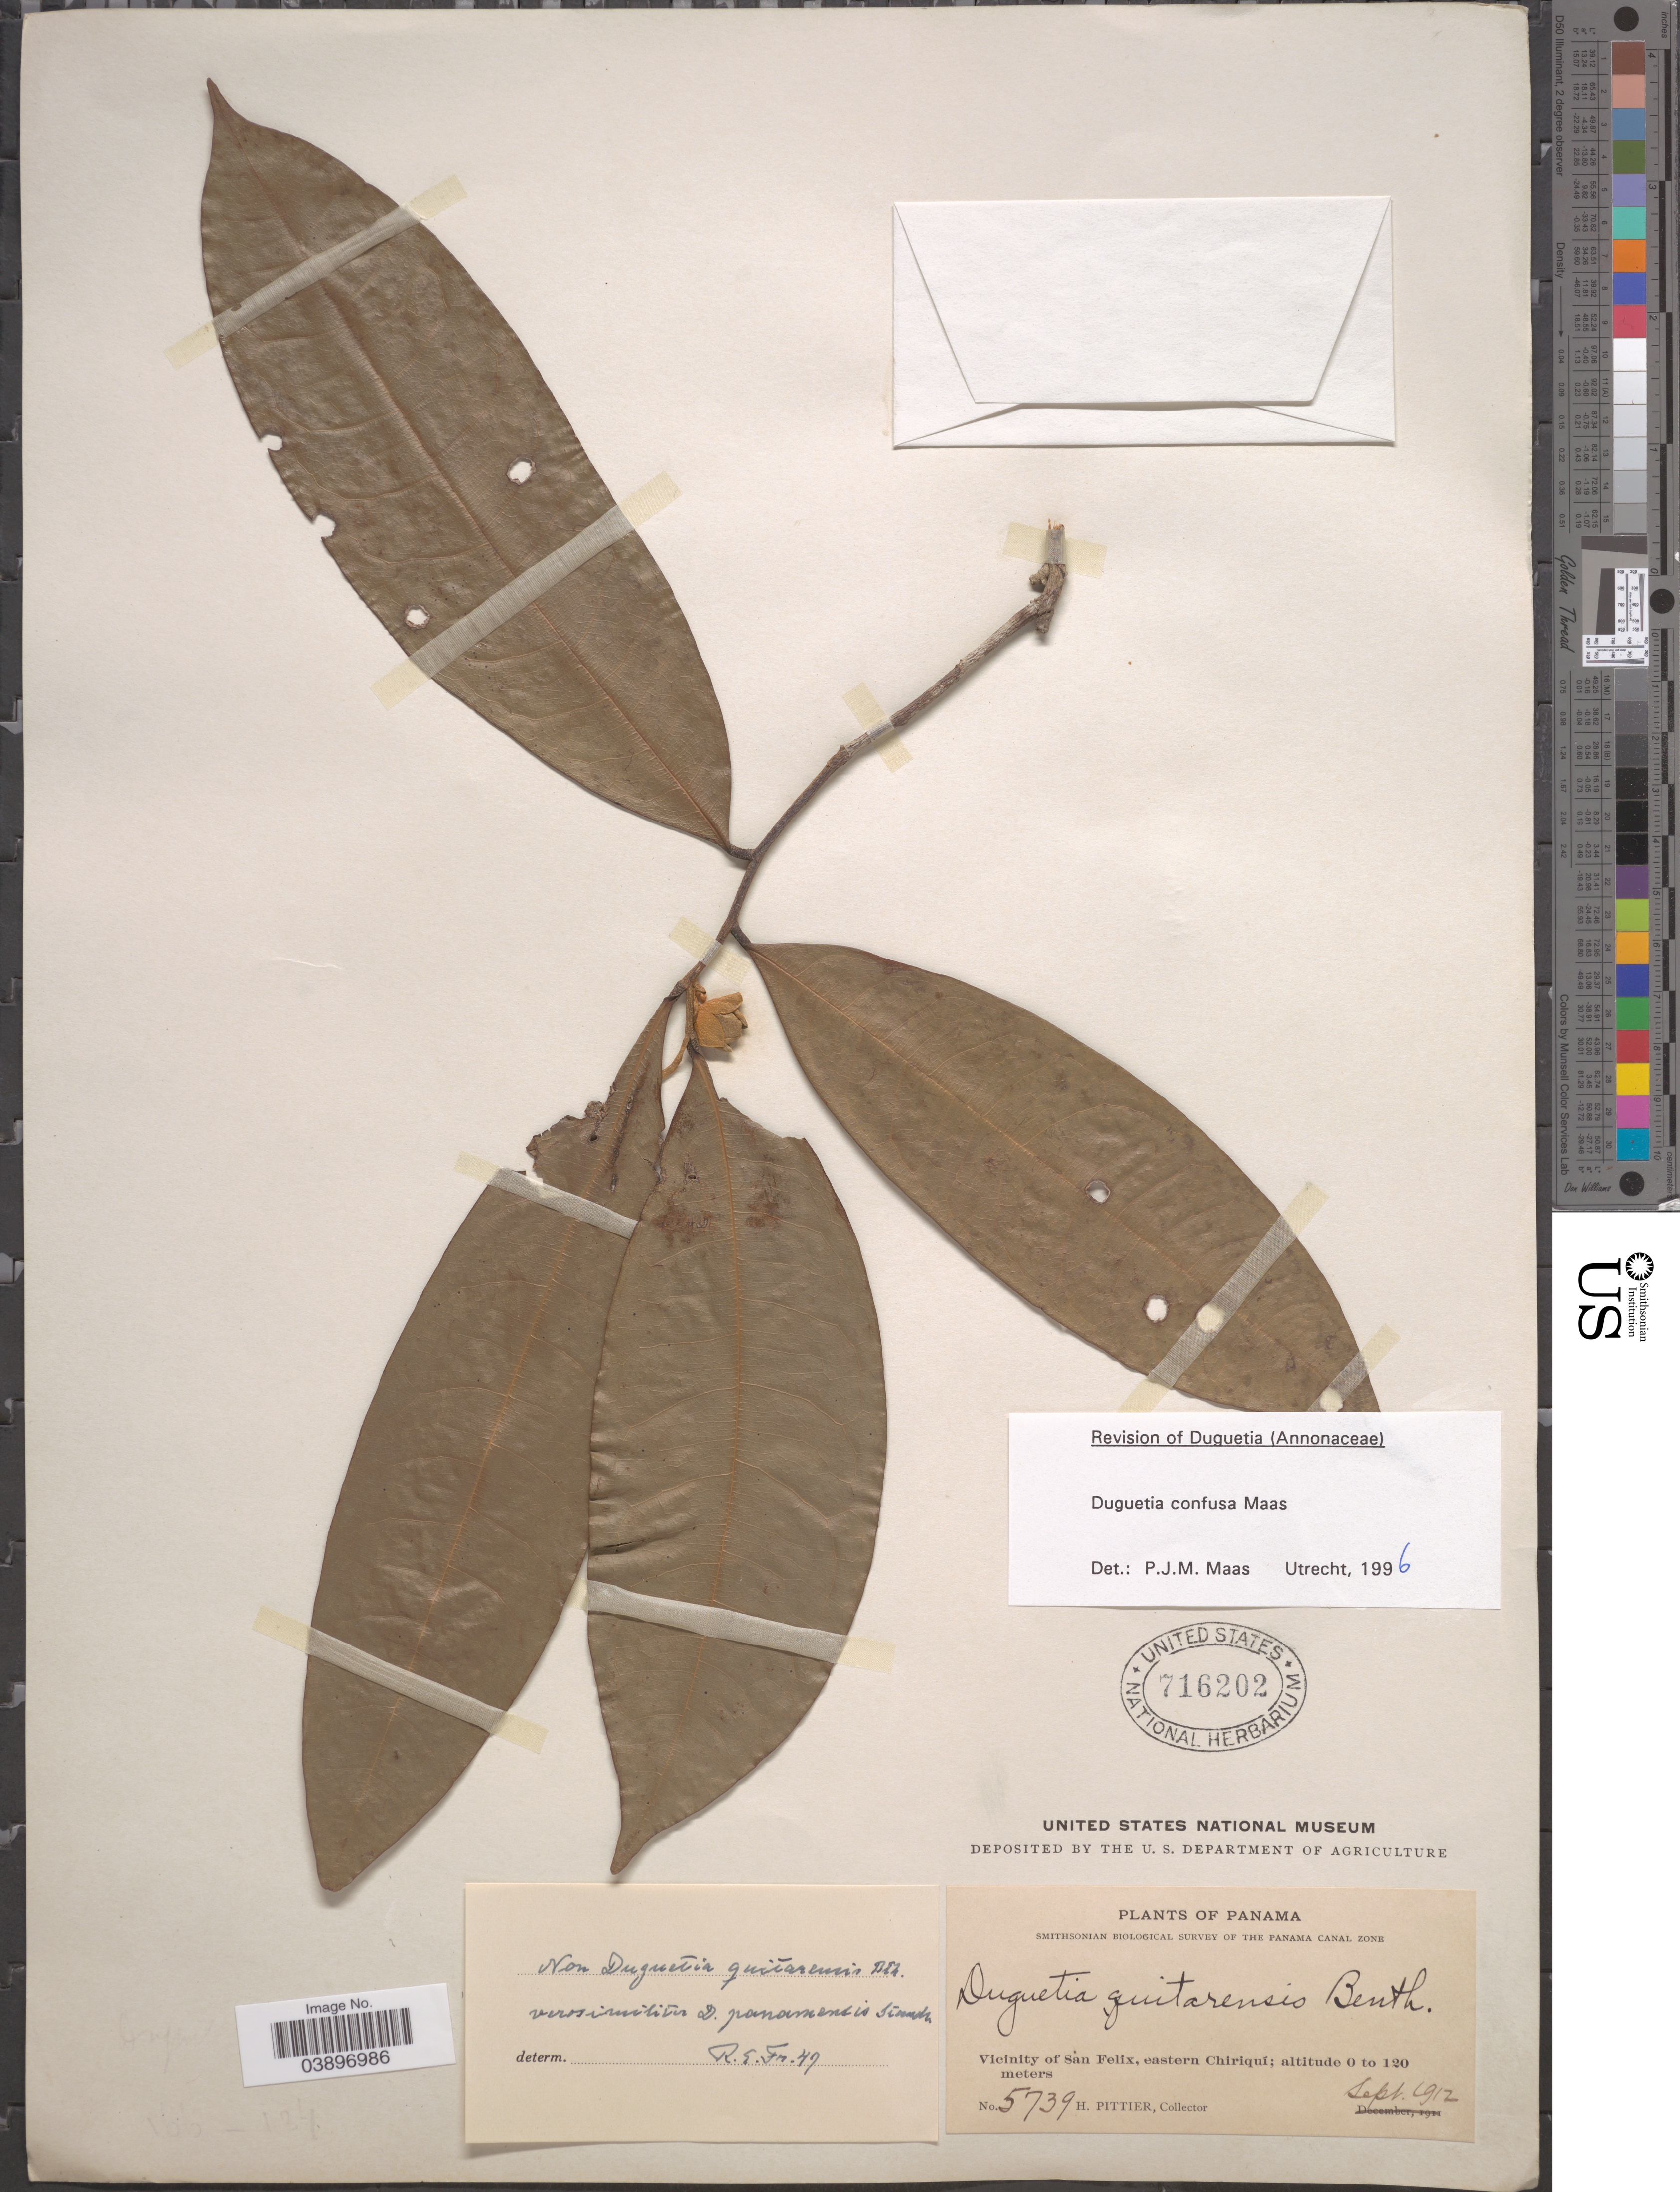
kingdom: Plantae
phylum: Tracheophyta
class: Magnoliopsida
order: Magnoliales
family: Annonaceae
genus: Duguetia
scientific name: Duguetia confusa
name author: Maas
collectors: H. F. Pittier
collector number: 5739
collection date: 1912-09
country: Panama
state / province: Chiriqui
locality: Vicinity of San Felix, eastern Chiriquí.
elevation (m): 0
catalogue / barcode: US 716202